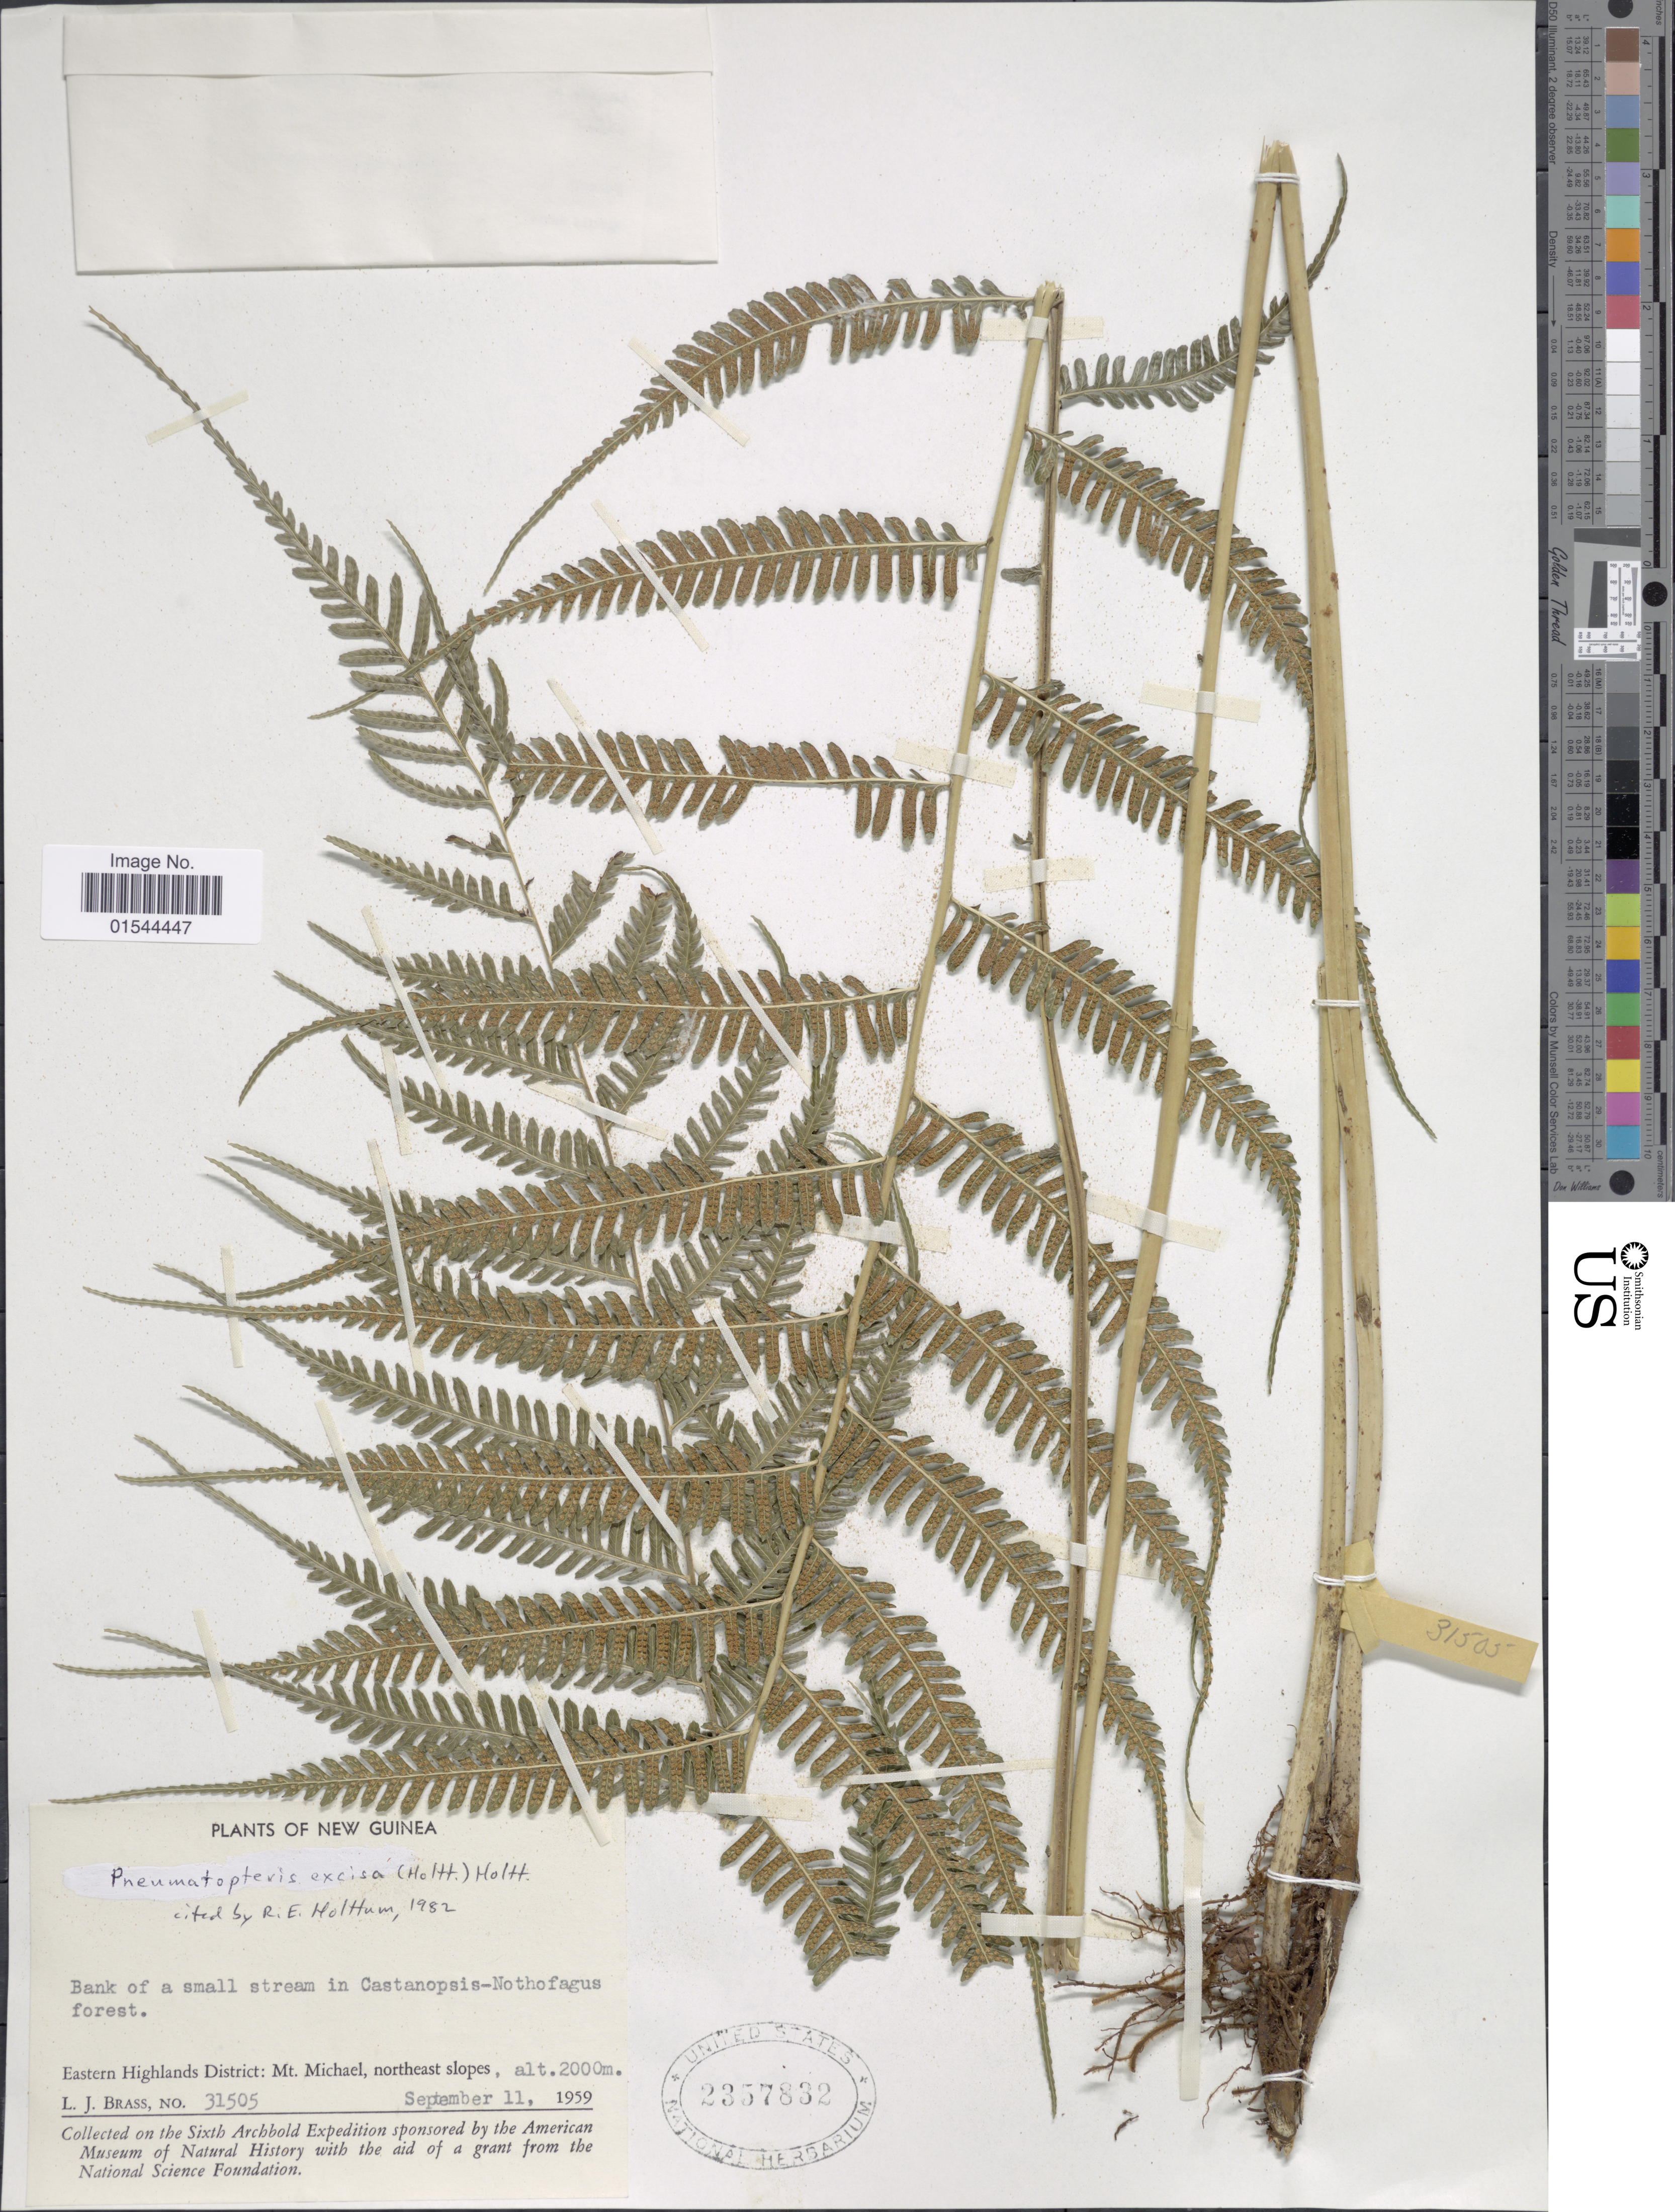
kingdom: Plantae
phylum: Tracheophyta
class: Polypodiopsida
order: Polypodiales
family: Thelypteridaceae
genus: Pneumatopteris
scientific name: Pneumatopteris excisa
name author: (Holttum) Holttum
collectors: L. J. Brass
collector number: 31505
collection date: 1959-09-11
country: Papua New Guinea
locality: New Guinea, bank of a small stream in Castanopsis-Nothofagus forest, Eastern Highlands District: Mt. Michael, noertheast slopes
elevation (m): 2000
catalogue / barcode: US 2357832